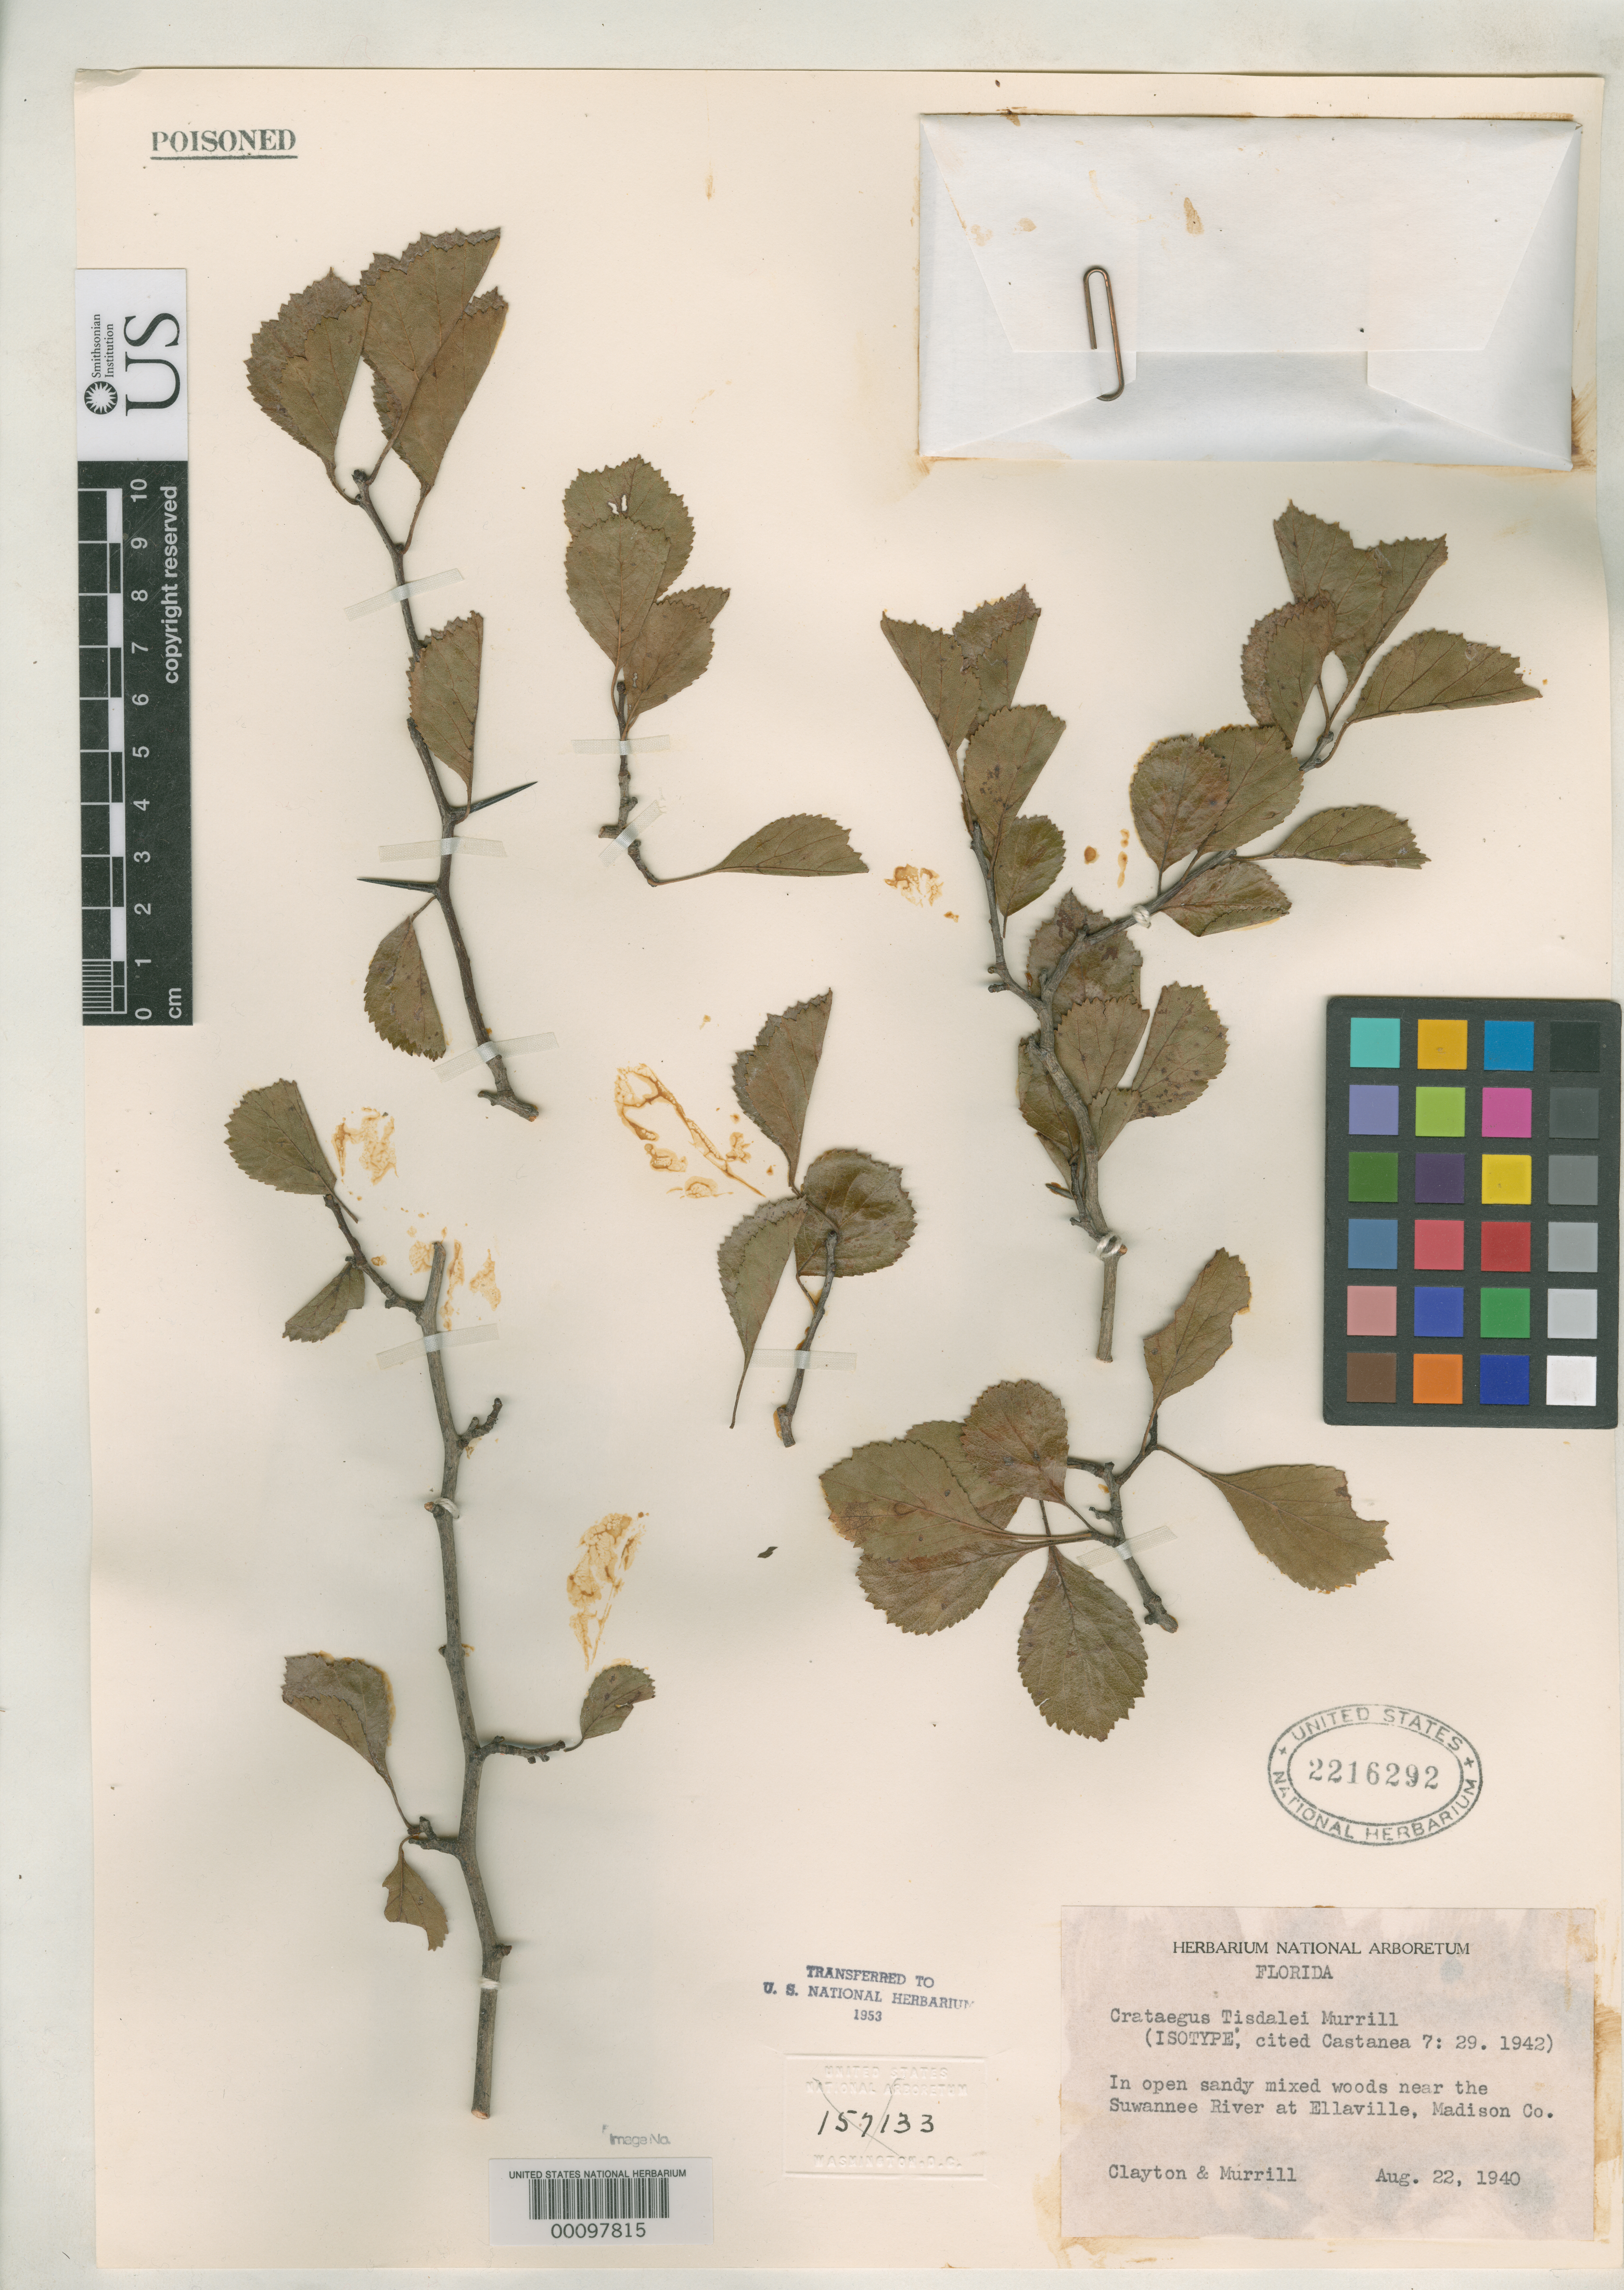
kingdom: Plantae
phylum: Tracheophyta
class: Magnoliopsida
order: Rosales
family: Rosaceae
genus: Crataegus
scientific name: Crataegus tisdalei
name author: Murrill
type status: Isotype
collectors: J. Clayton & W. A. Murrill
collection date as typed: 22 Aug 1940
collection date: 1940-08-22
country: United States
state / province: Florida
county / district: Madison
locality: Suwannee River at Ellaville.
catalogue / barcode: US 2216292